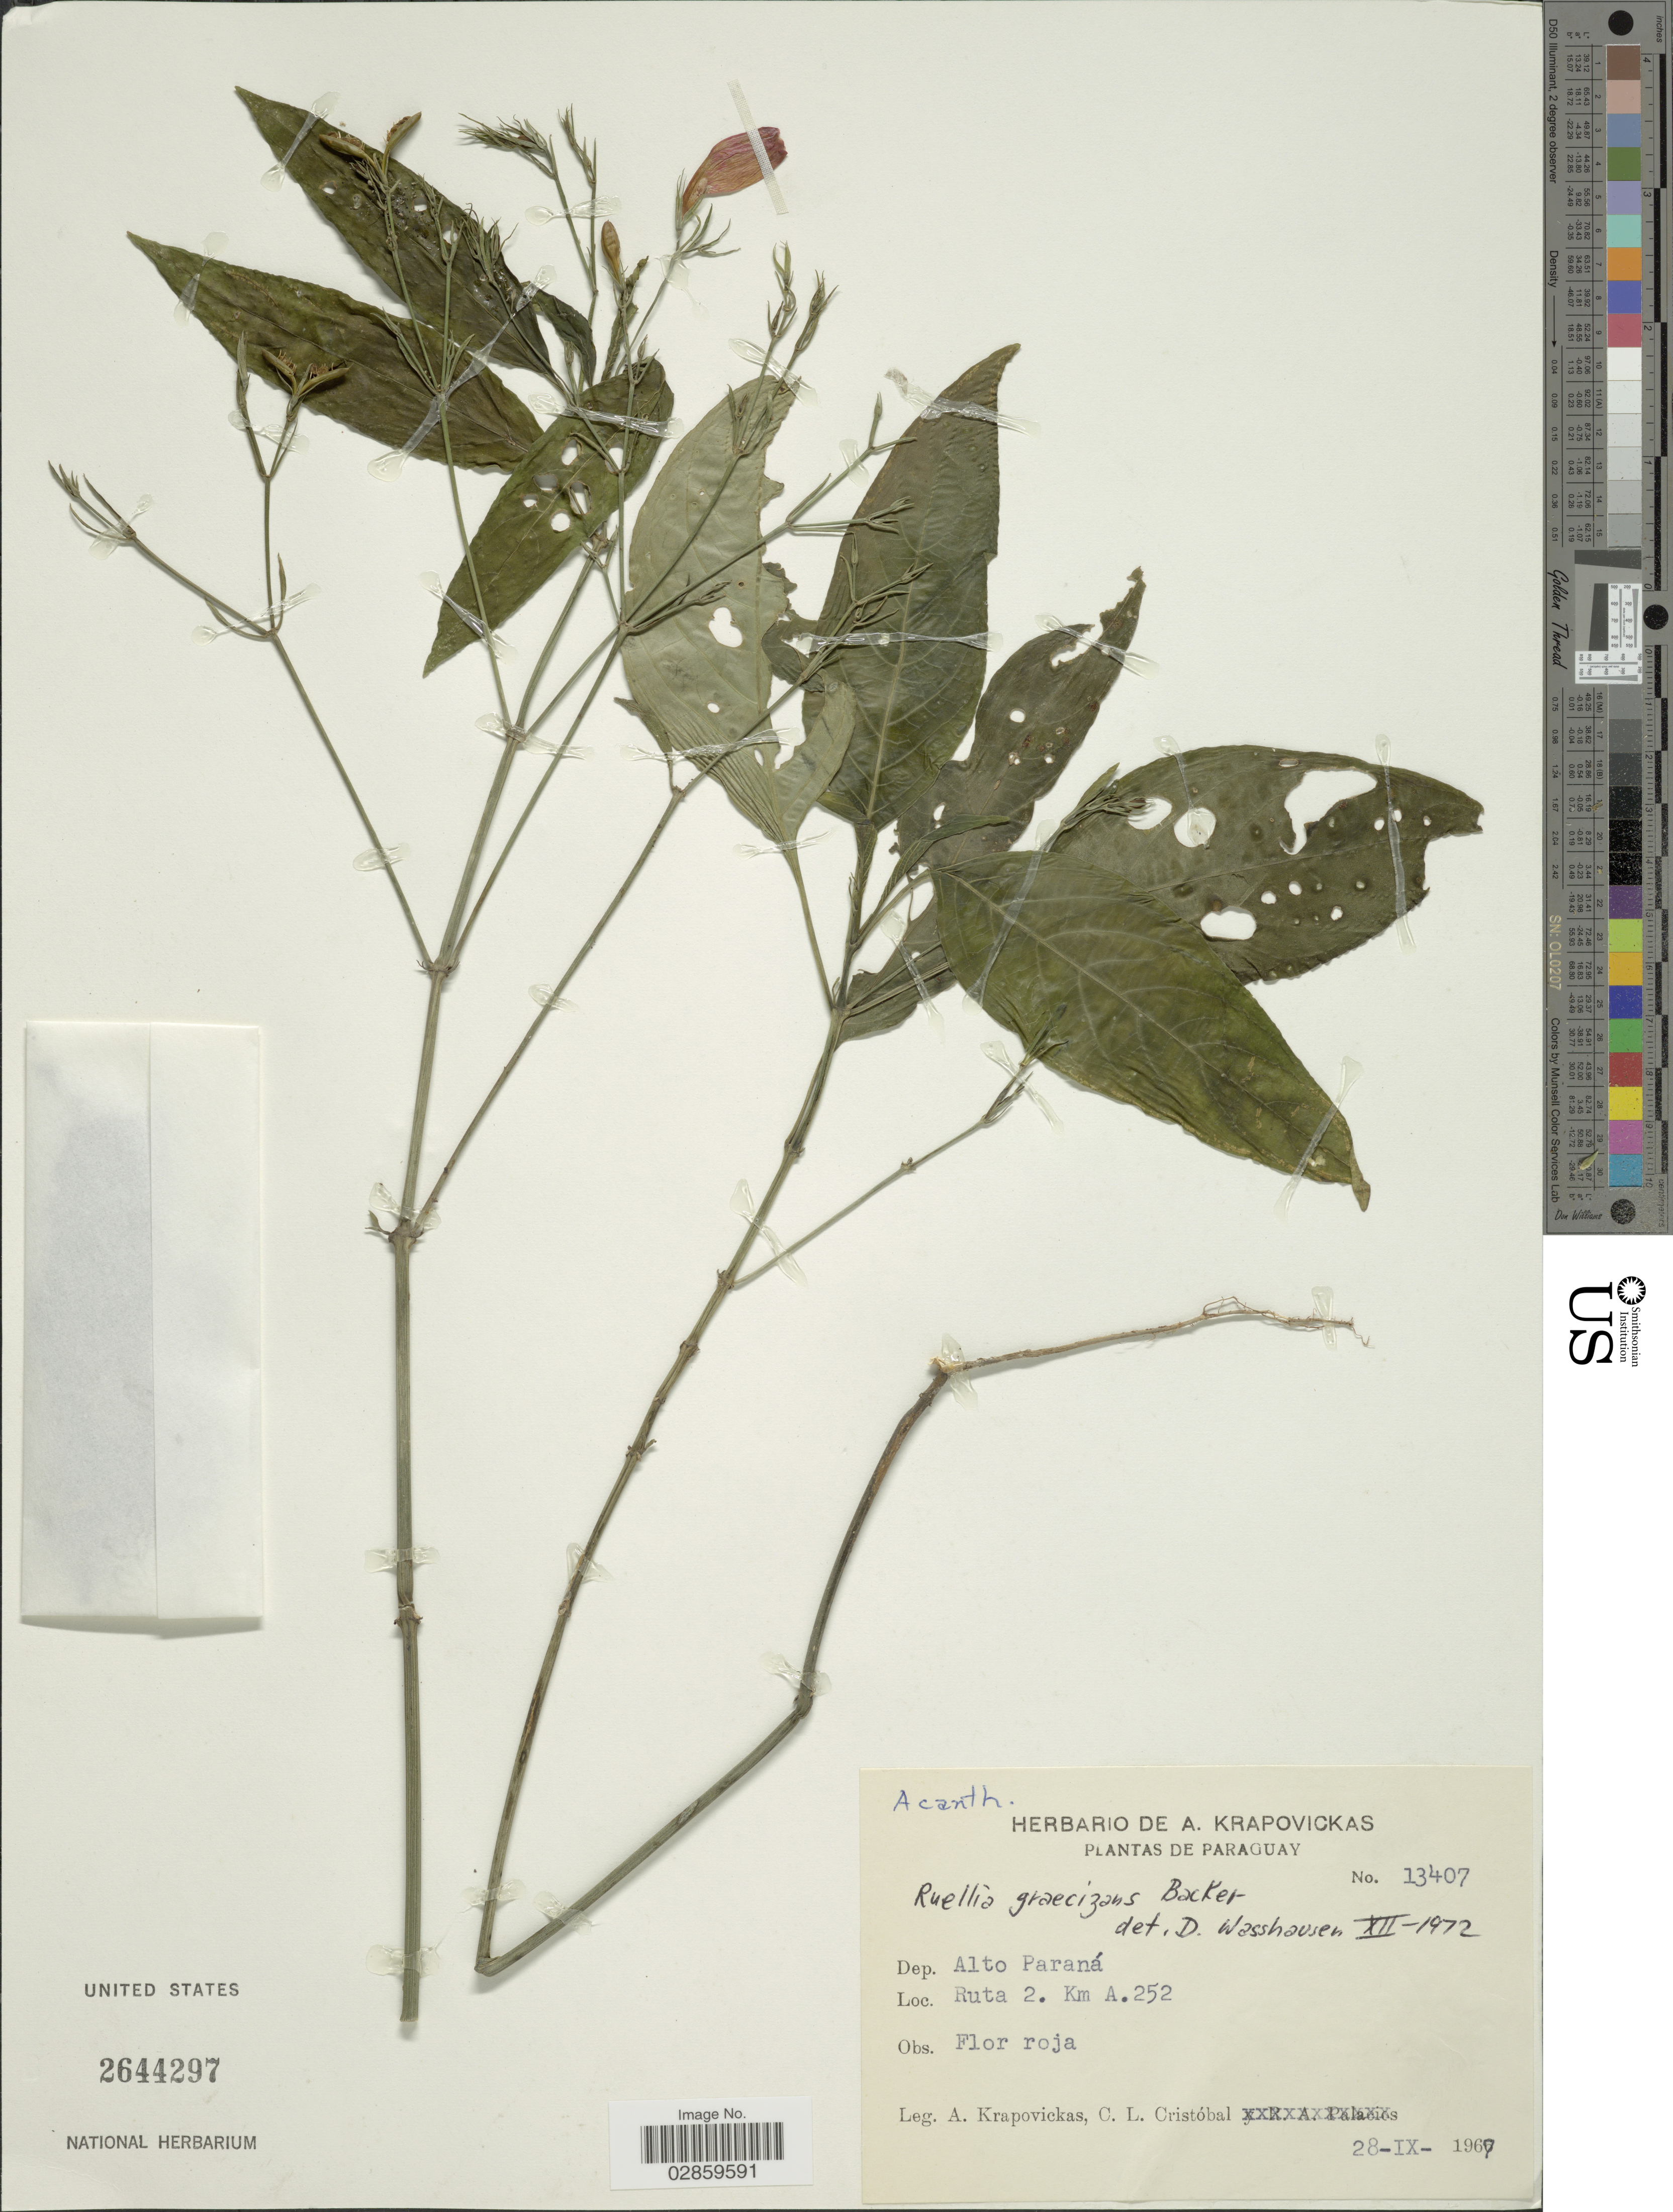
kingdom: Plantae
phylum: Tracheophyta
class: Magnoliopsida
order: Lamiales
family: Acanthaceae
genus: Ruellia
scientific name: Ruellia brevifolia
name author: (Pohl) C. Ezcurra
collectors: A. Krapovicas & C. L. Cristóbal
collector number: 13407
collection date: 1967-09-28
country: Paraguay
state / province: Alto Parana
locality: Dep. Alto Paraná. Ruta 2. Km A.252.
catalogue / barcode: US 2644297